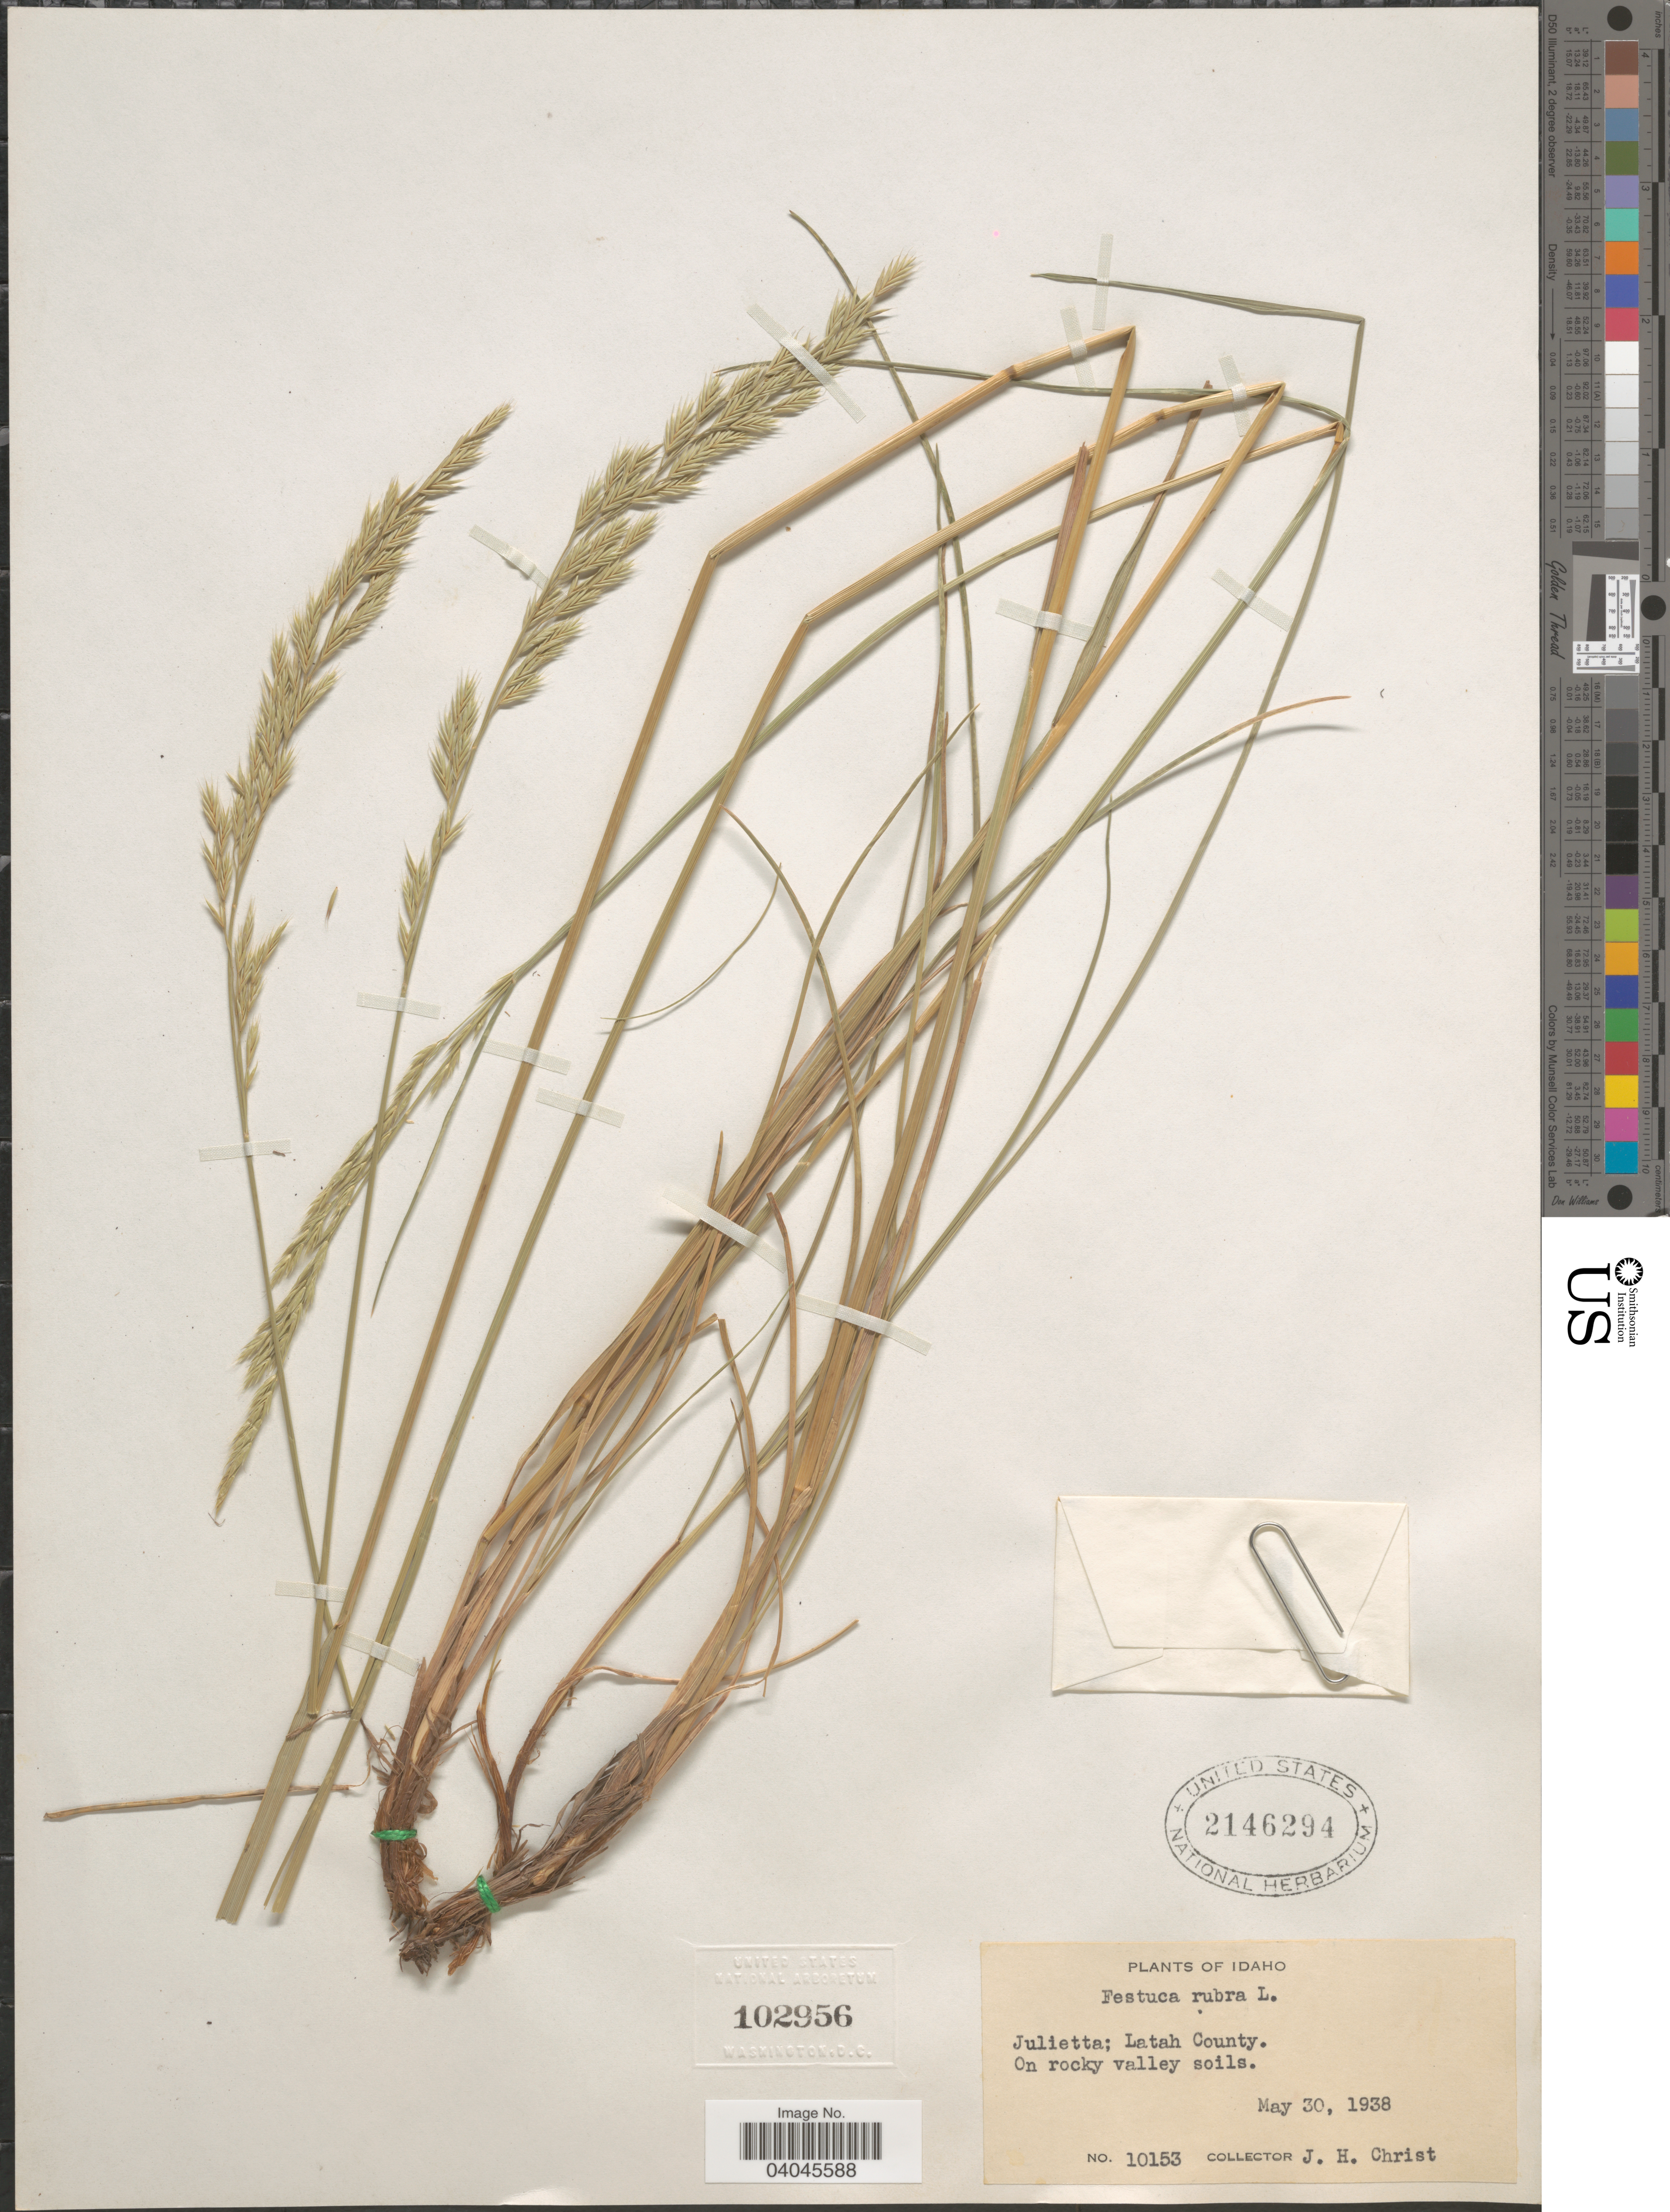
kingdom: Plantae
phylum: Tracheophyta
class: Liliopsida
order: Poales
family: Poaceae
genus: Festuca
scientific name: Festuca rubra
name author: L.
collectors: J. H. Christ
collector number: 10153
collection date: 1938-05-30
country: United States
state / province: Idaho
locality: Julietta; Latah County.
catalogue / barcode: US 2146294